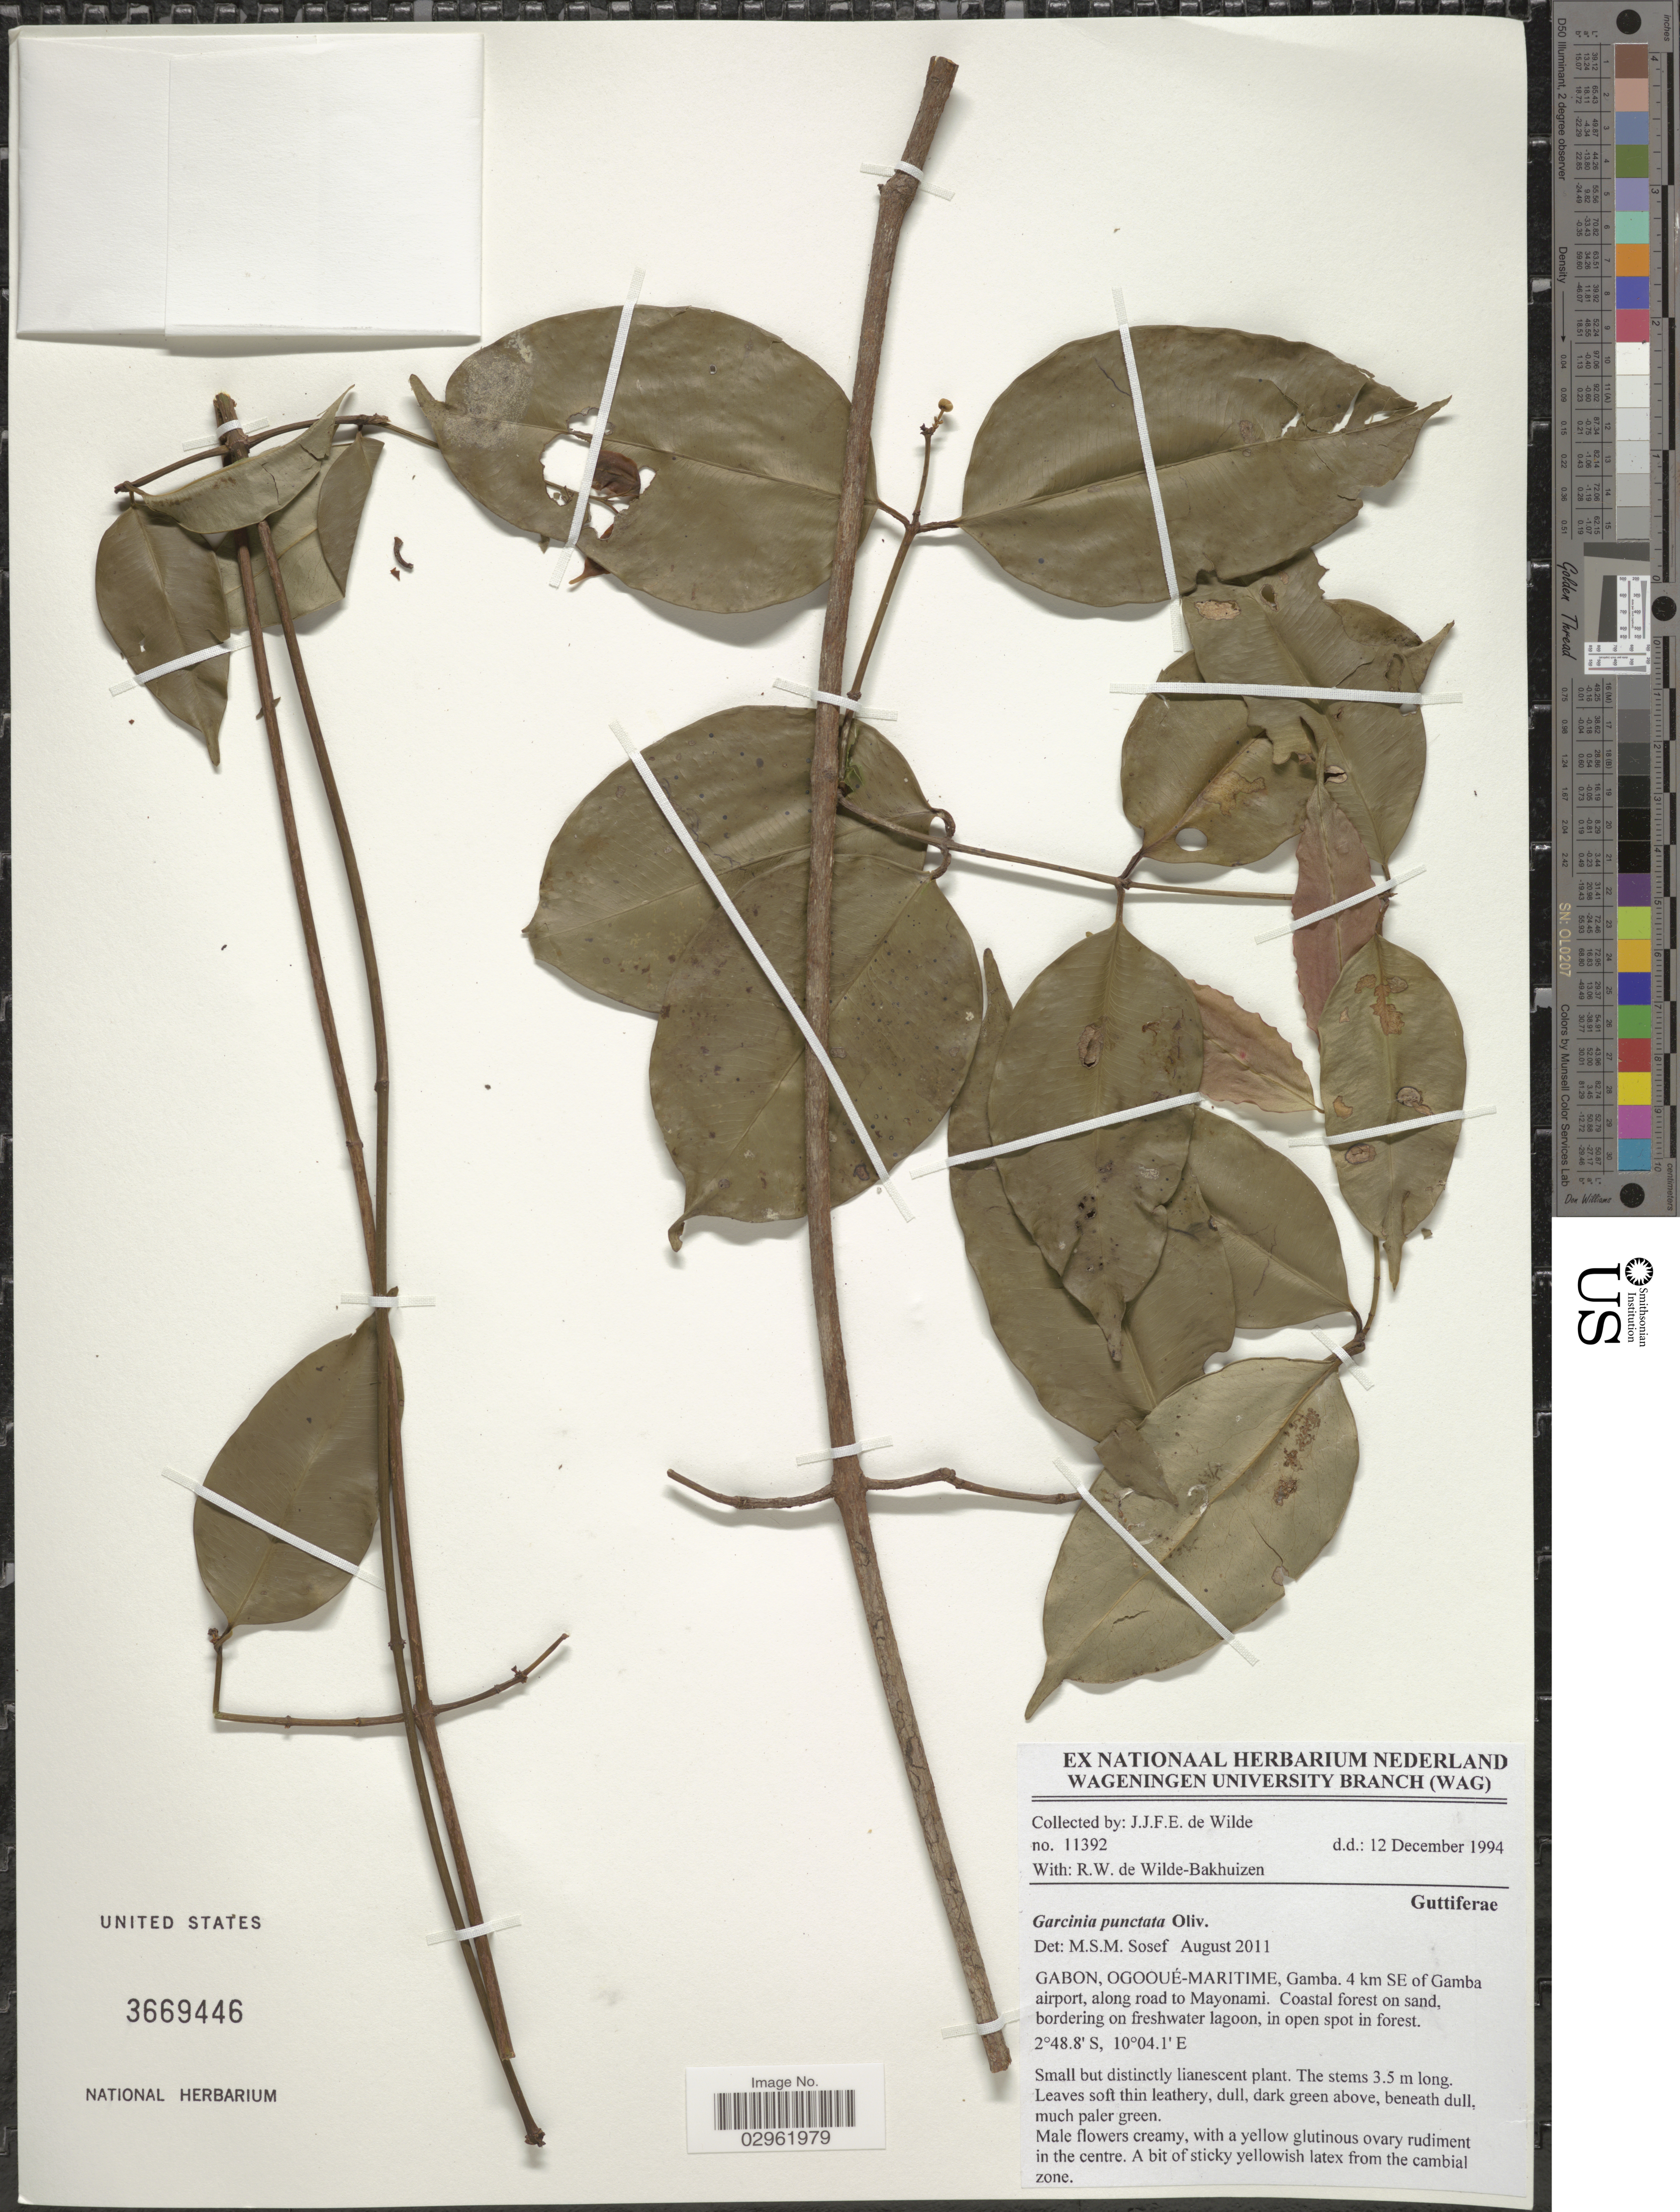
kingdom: Plantae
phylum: Tracheophyta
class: Magnoliopsida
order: Malpighiales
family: Clusiaceae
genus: Garcinia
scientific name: Garcinia punctata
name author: Oliv.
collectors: J.J. de Wilde & R. Wilde-Bakhuizen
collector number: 11392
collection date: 1994-12-12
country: Gabon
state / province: Ogooue-Maritime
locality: Gamba, 4 km SE of Gamba aiport, along road to Mayonami.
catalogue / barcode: US 3669446